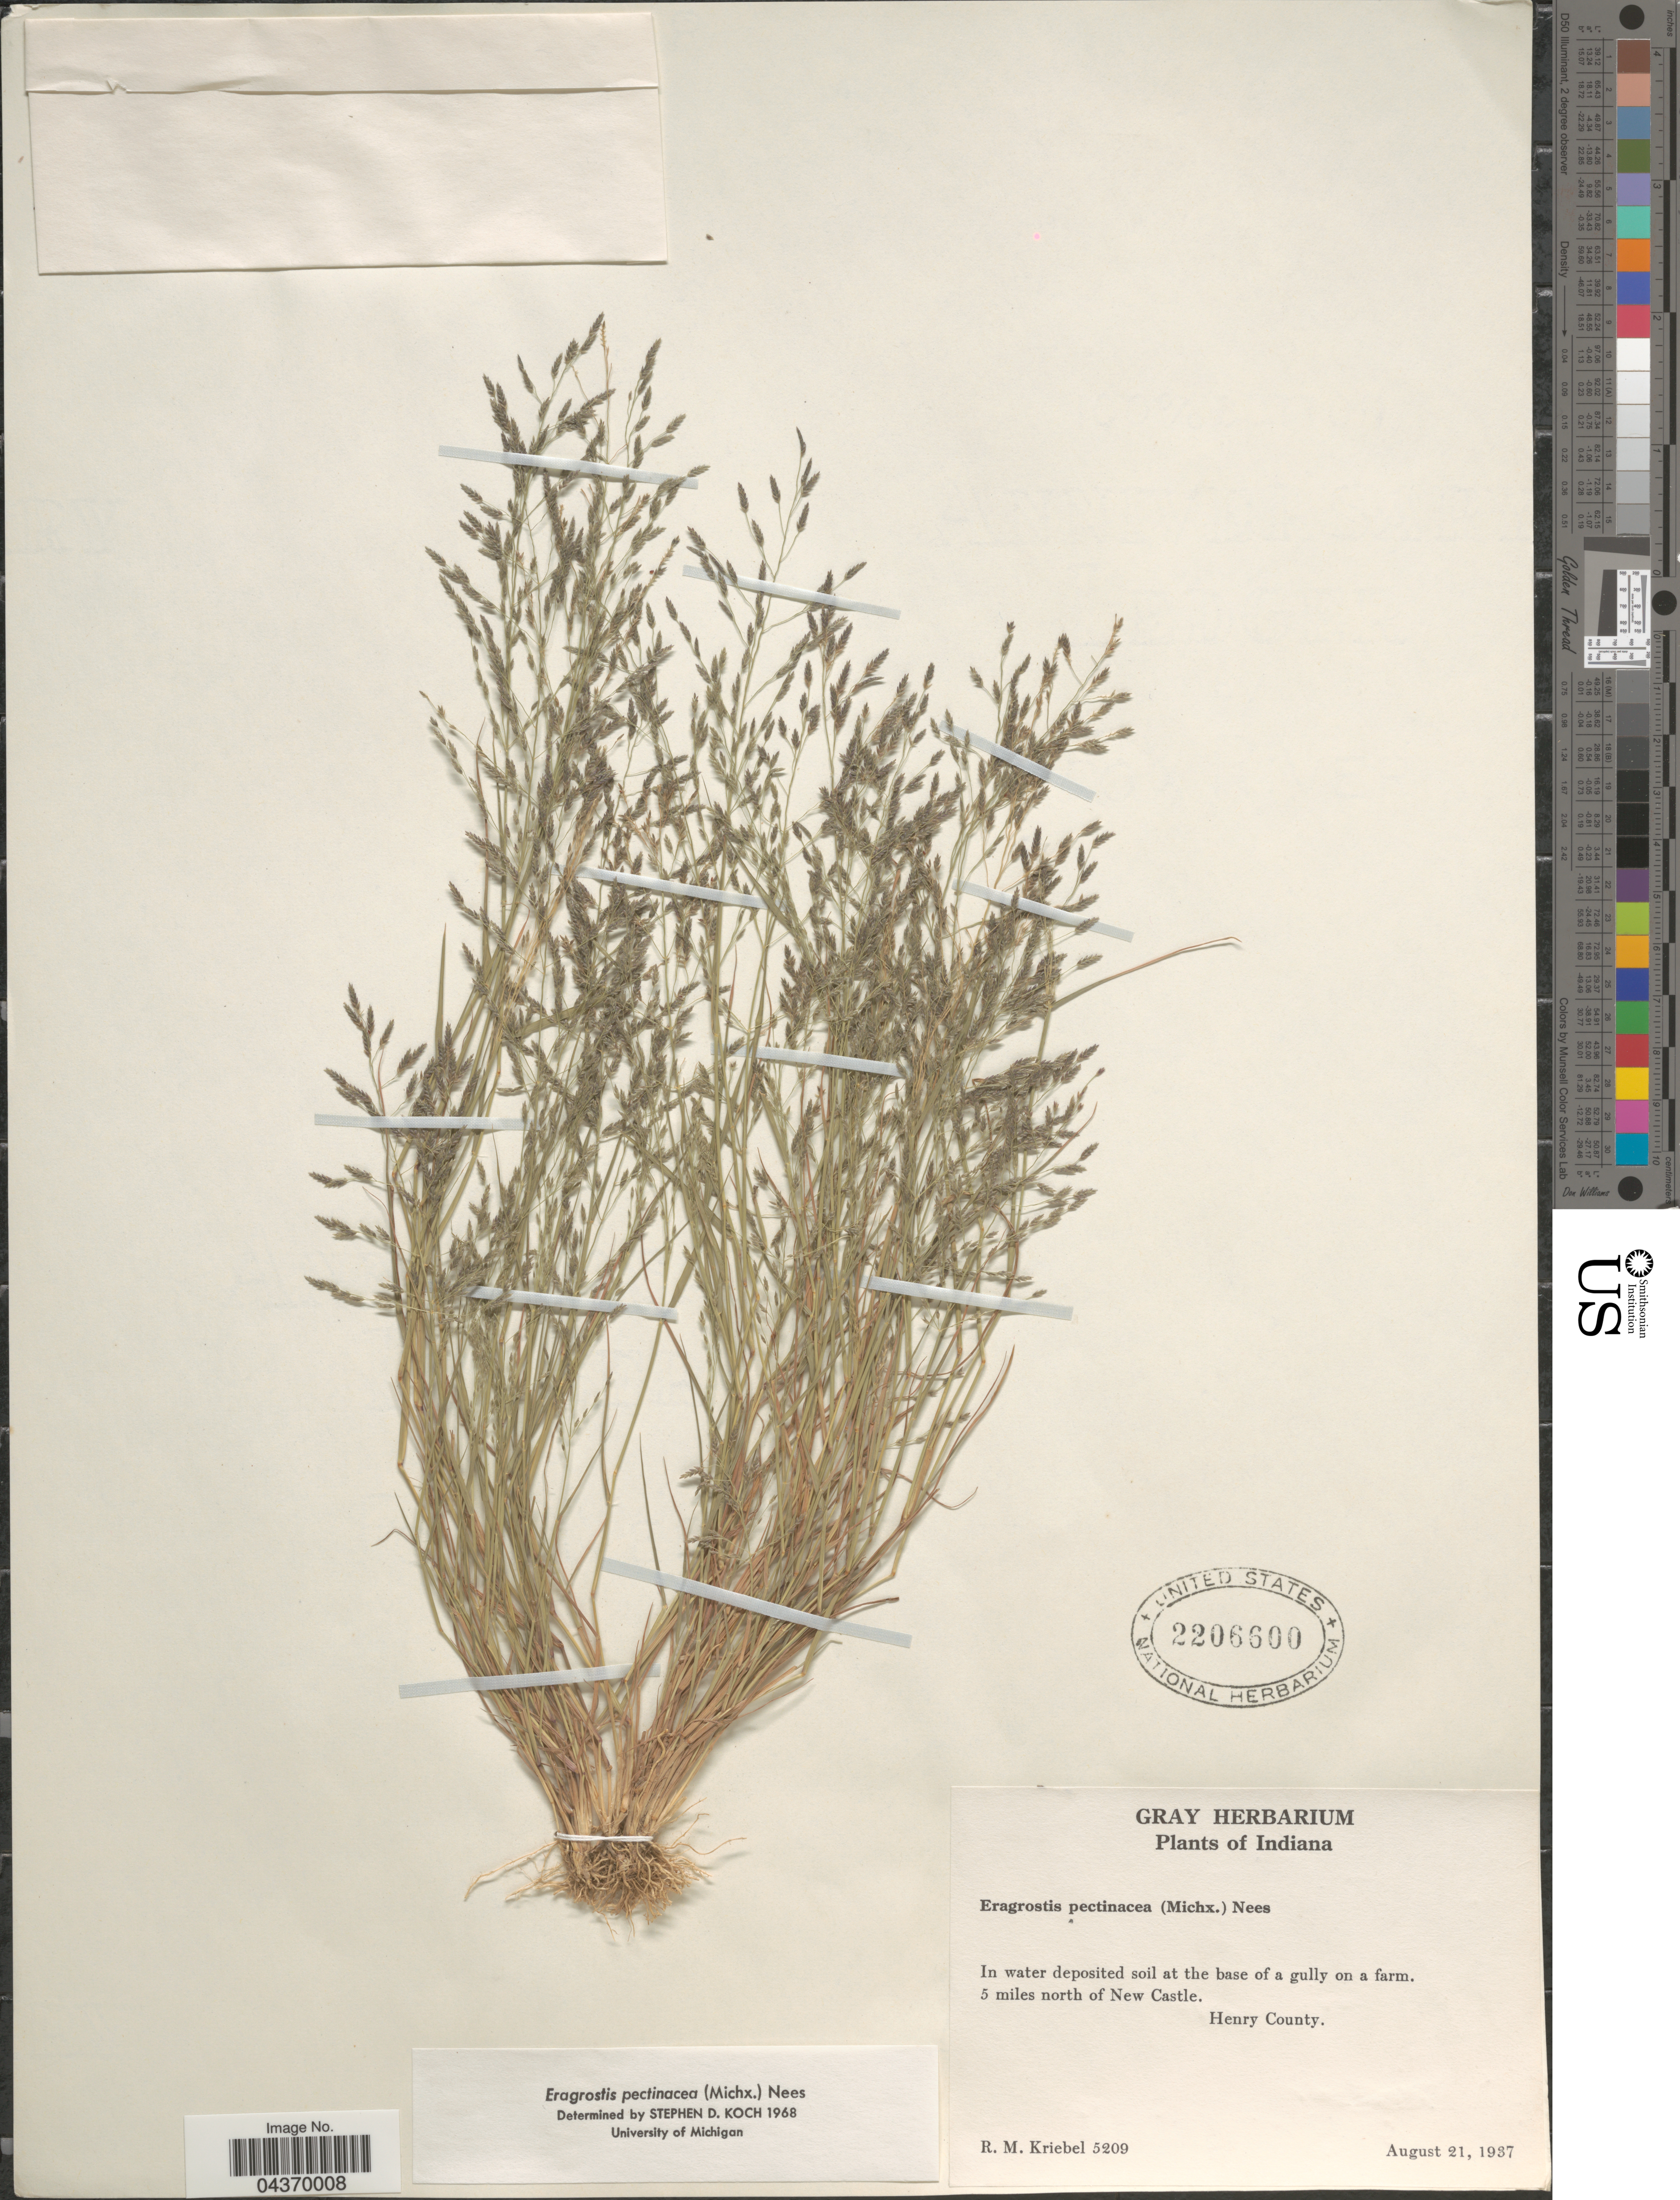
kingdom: Plantae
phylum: Tracheophyta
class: Liliopsida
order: Poales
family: Poaceae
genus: Eragrostis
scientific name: Eragrostis pectinacea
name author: (Michx.) Nees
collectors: R. M. Kriebel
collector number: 5209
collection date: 1937-08-21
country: United States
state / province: Indiana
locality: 5 miles north of New Castle. Henry County.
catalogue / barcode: US 2206600